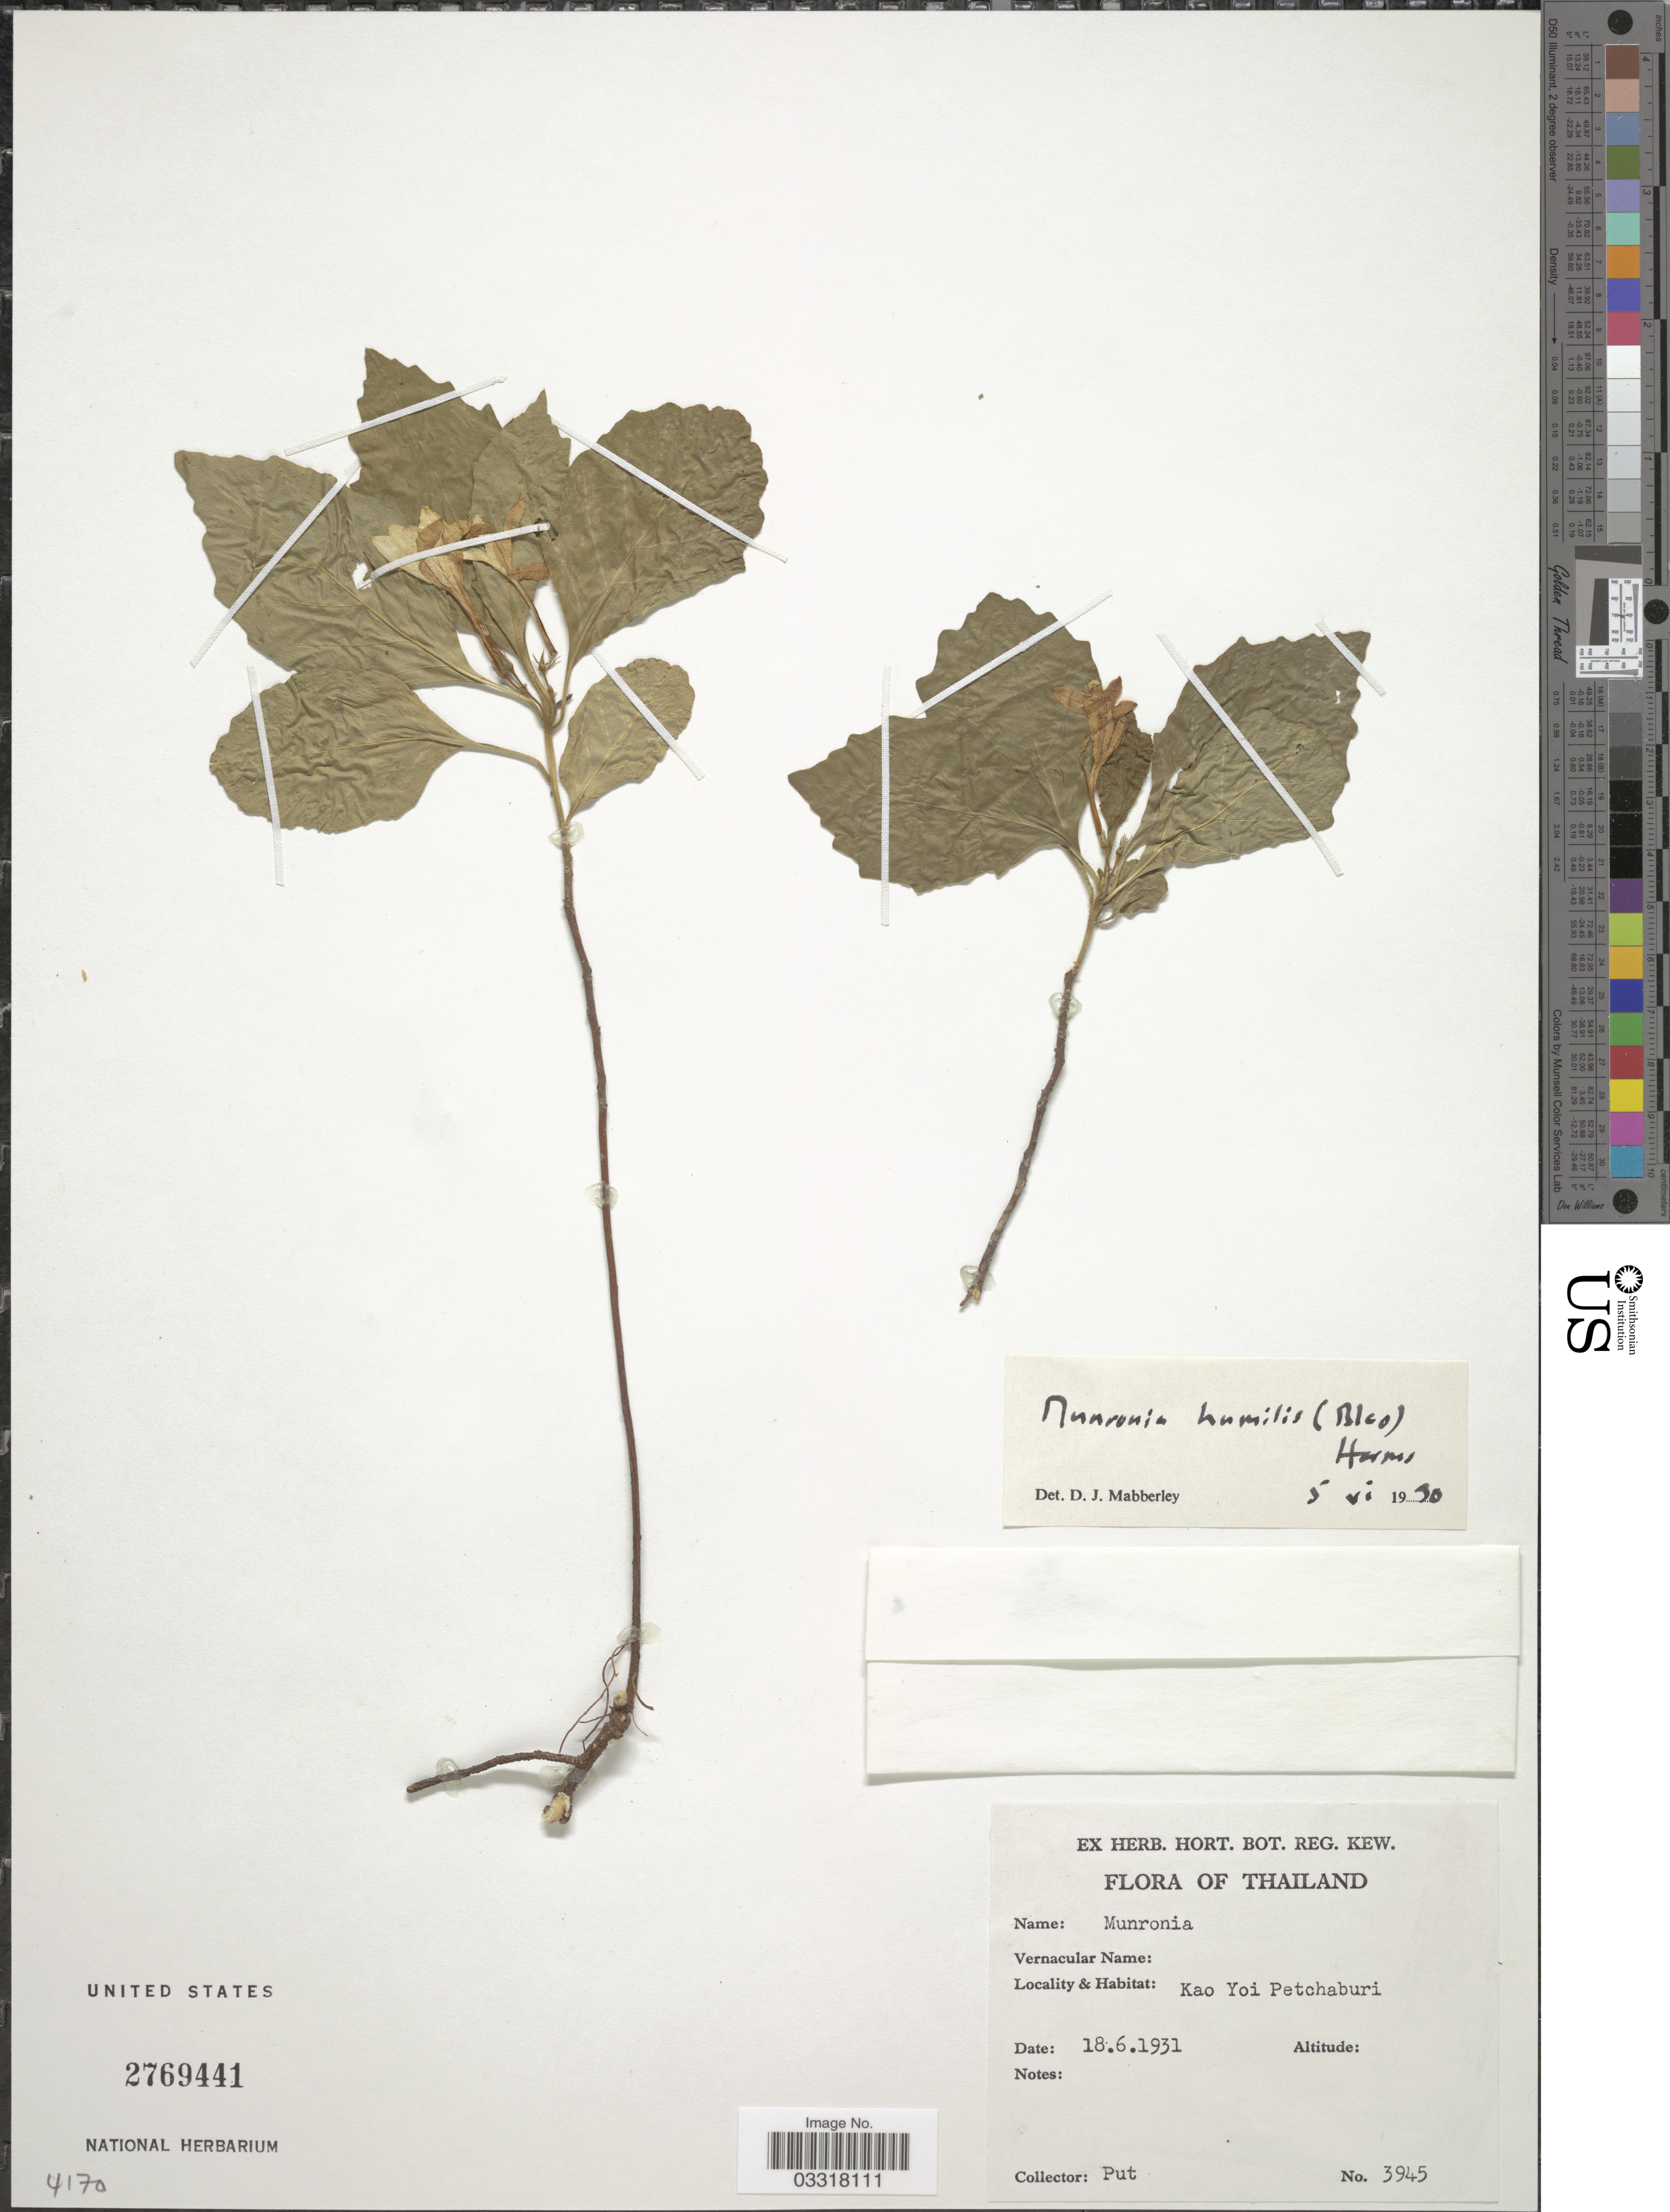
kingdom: Plantae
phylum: Tracheophyta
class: Magnoliopsida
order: Sapindales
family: Meliaceae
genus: Munronia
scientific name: Munronia humilis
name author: (Blanco) Harms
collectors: -. Put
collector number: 3945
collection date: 1931-06-18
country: Thailand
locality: Kao Yoi Petchaburi.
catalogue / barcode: US 2769441